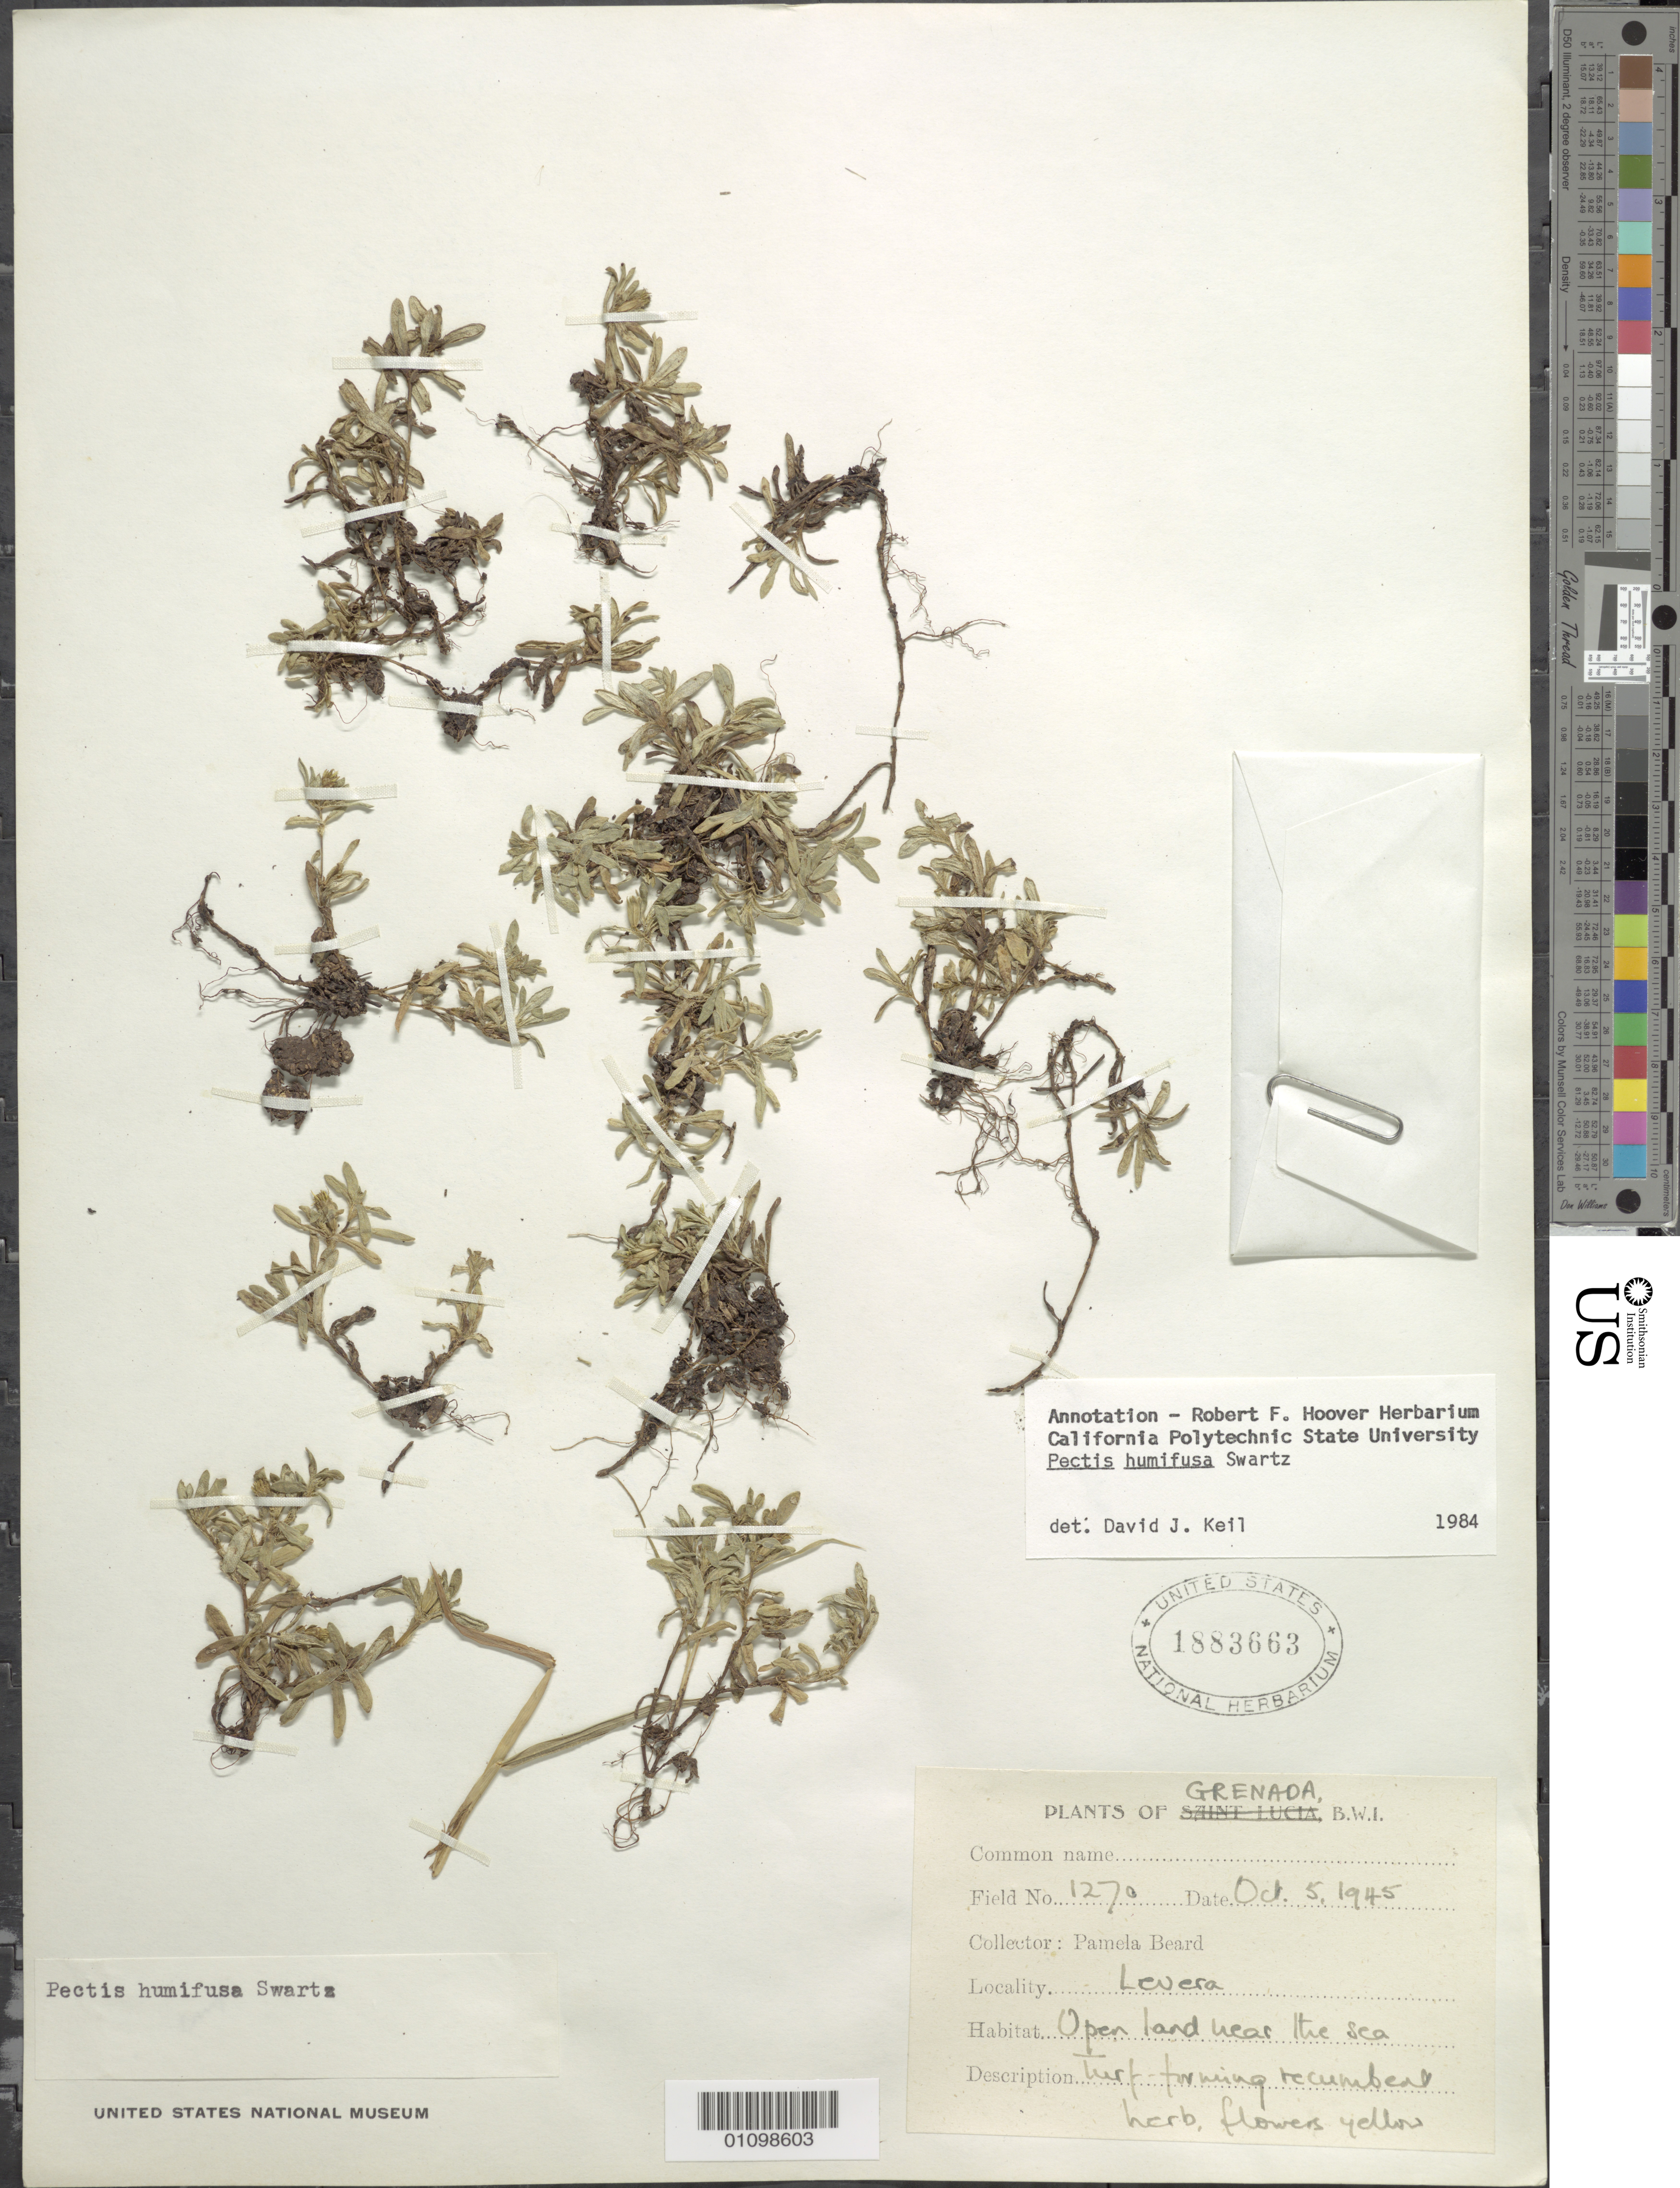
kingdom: Plantae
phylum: Tracheophyta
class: Magnoliopsida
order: Asterales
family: Asteraceae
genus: Pectis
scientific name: Pectis humifusa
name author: Sw.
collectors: P. Beard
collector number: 1270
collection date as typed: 05 Oct 1945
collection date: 1945-10-05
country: Grenada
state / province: Saint Patrick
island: Grenada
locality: Levera. Open land near the sea.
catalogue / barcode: US 1883663